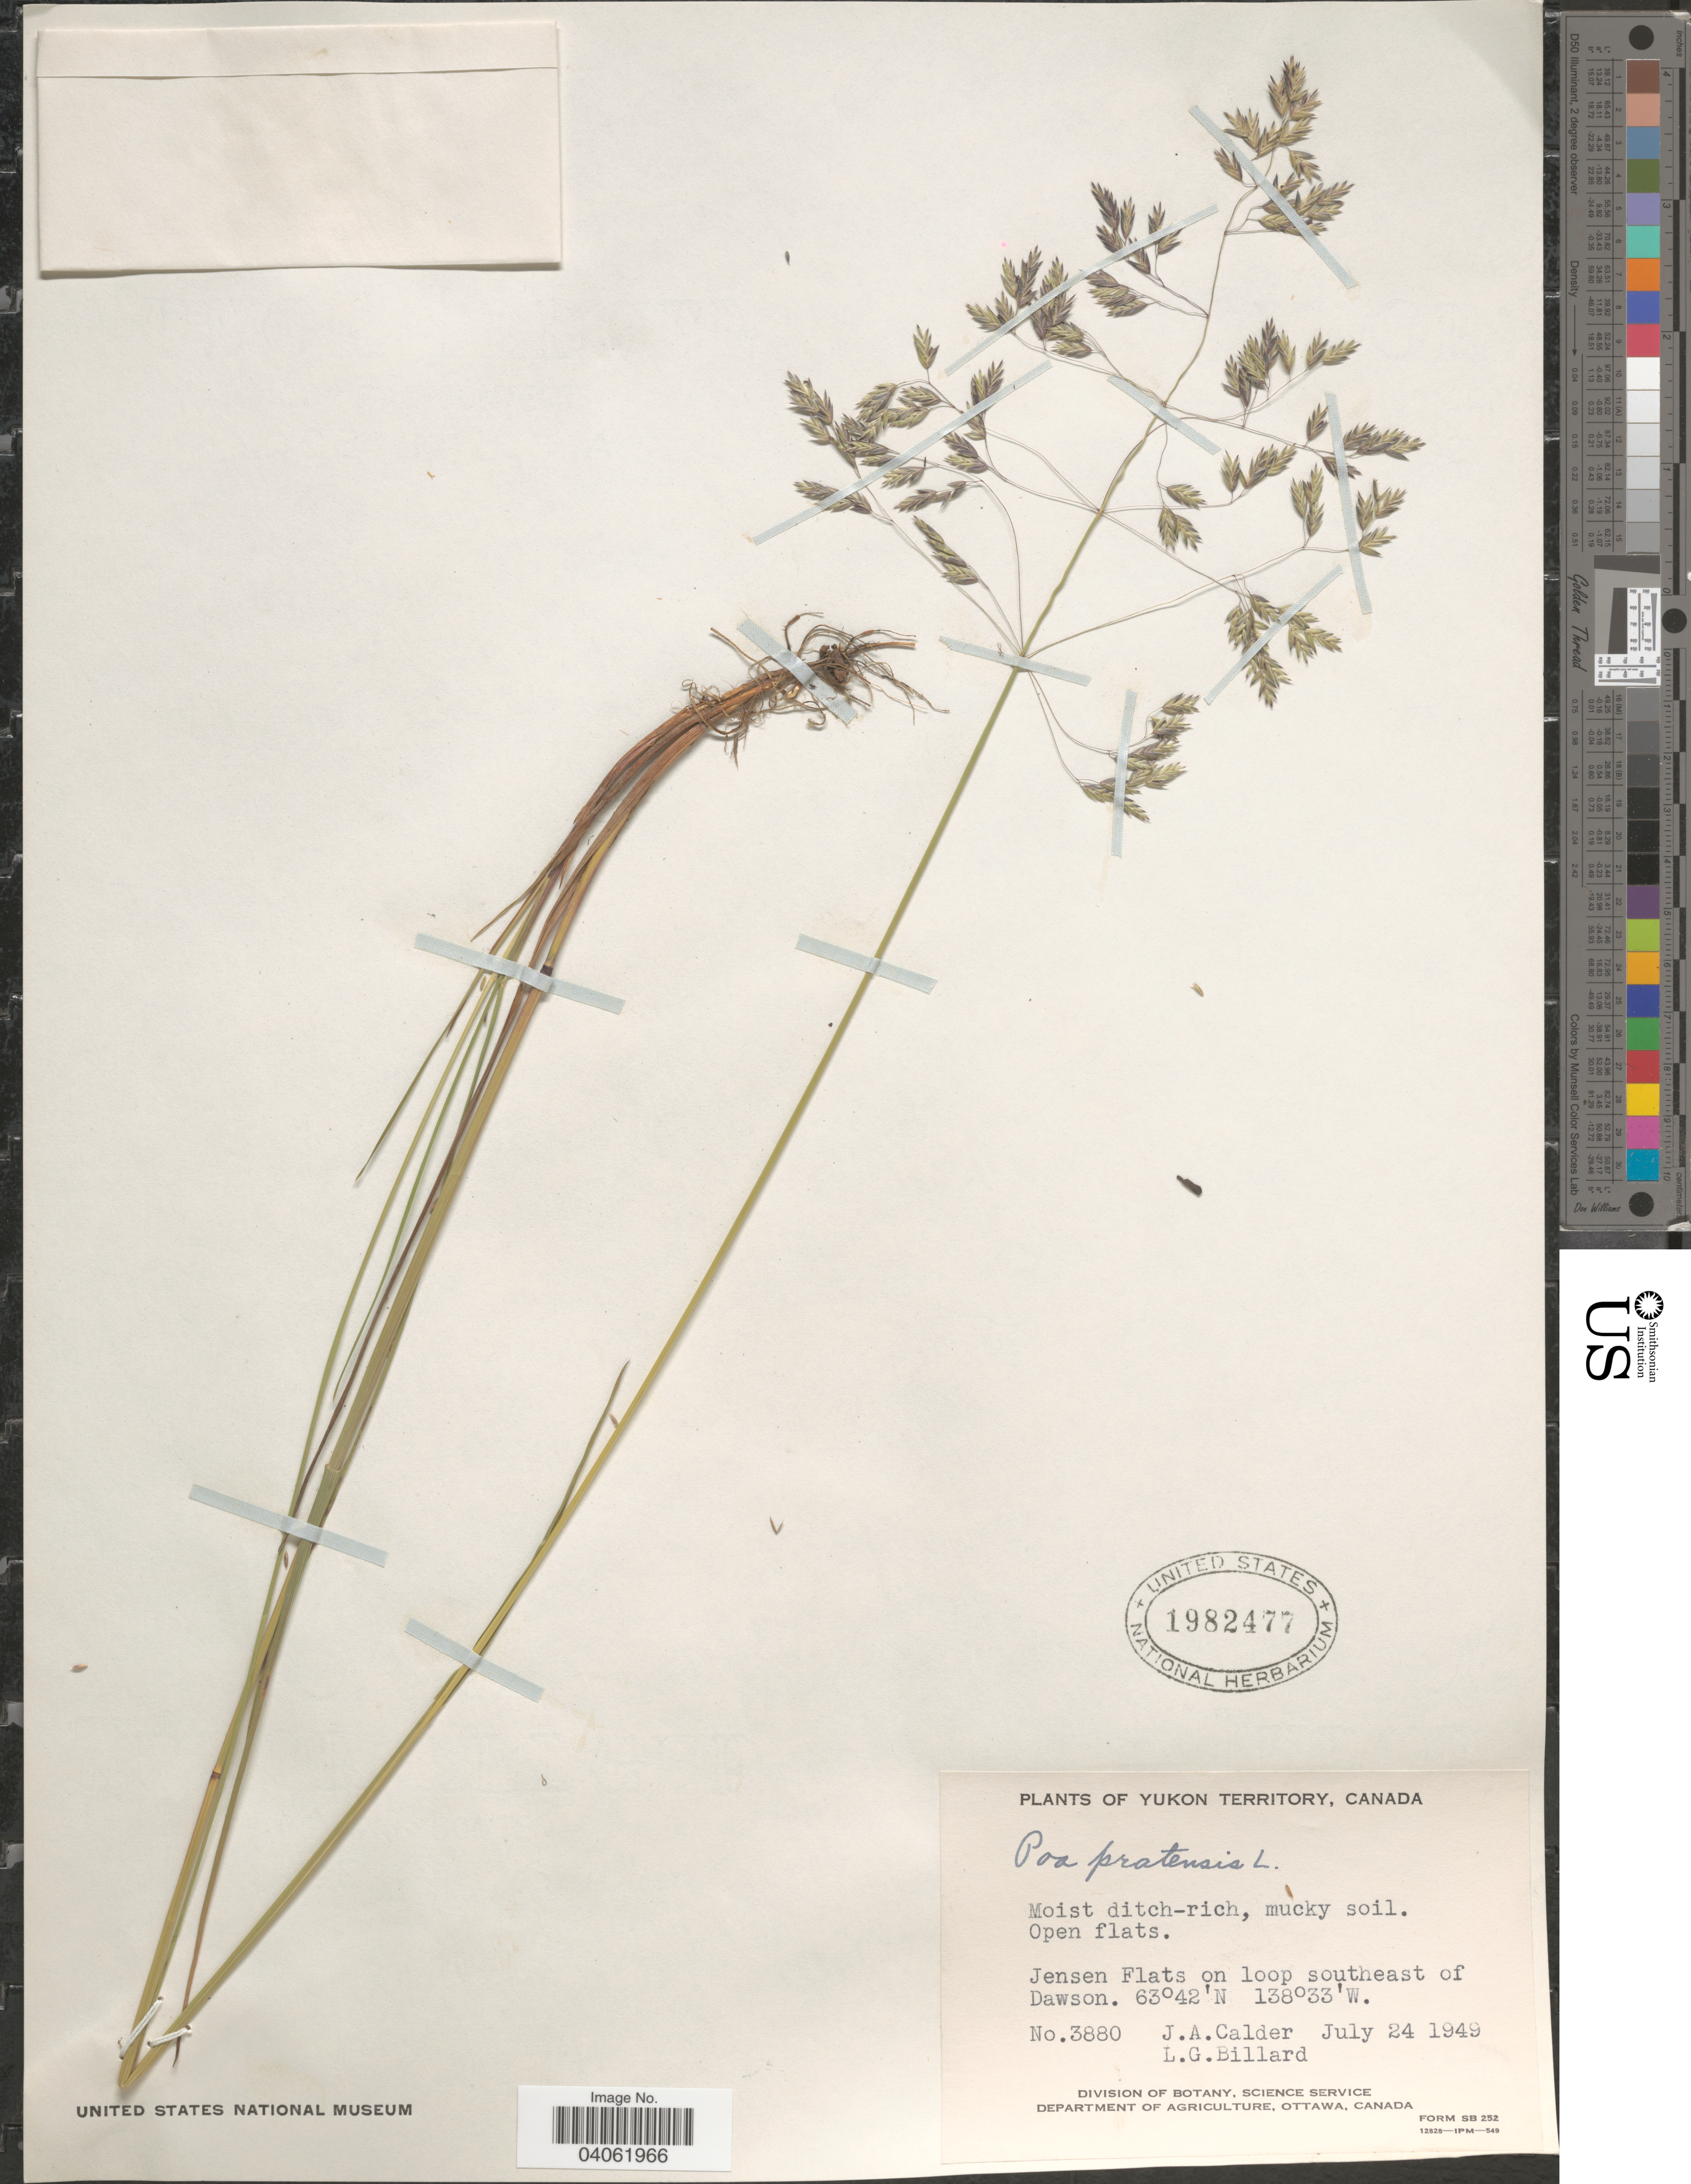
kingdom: Plantae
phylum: Tracheophyta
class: Liliopsida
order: Poales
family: Poaceae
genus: Poa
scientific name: Poa pratensis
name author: L.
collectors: J. A. Calder & L. Billard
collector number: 3880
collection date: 1949-07-24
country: Canada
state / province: Yukon Territory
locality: Jensen Flats on loop southeast of Dawson.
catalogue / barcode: US 1982477